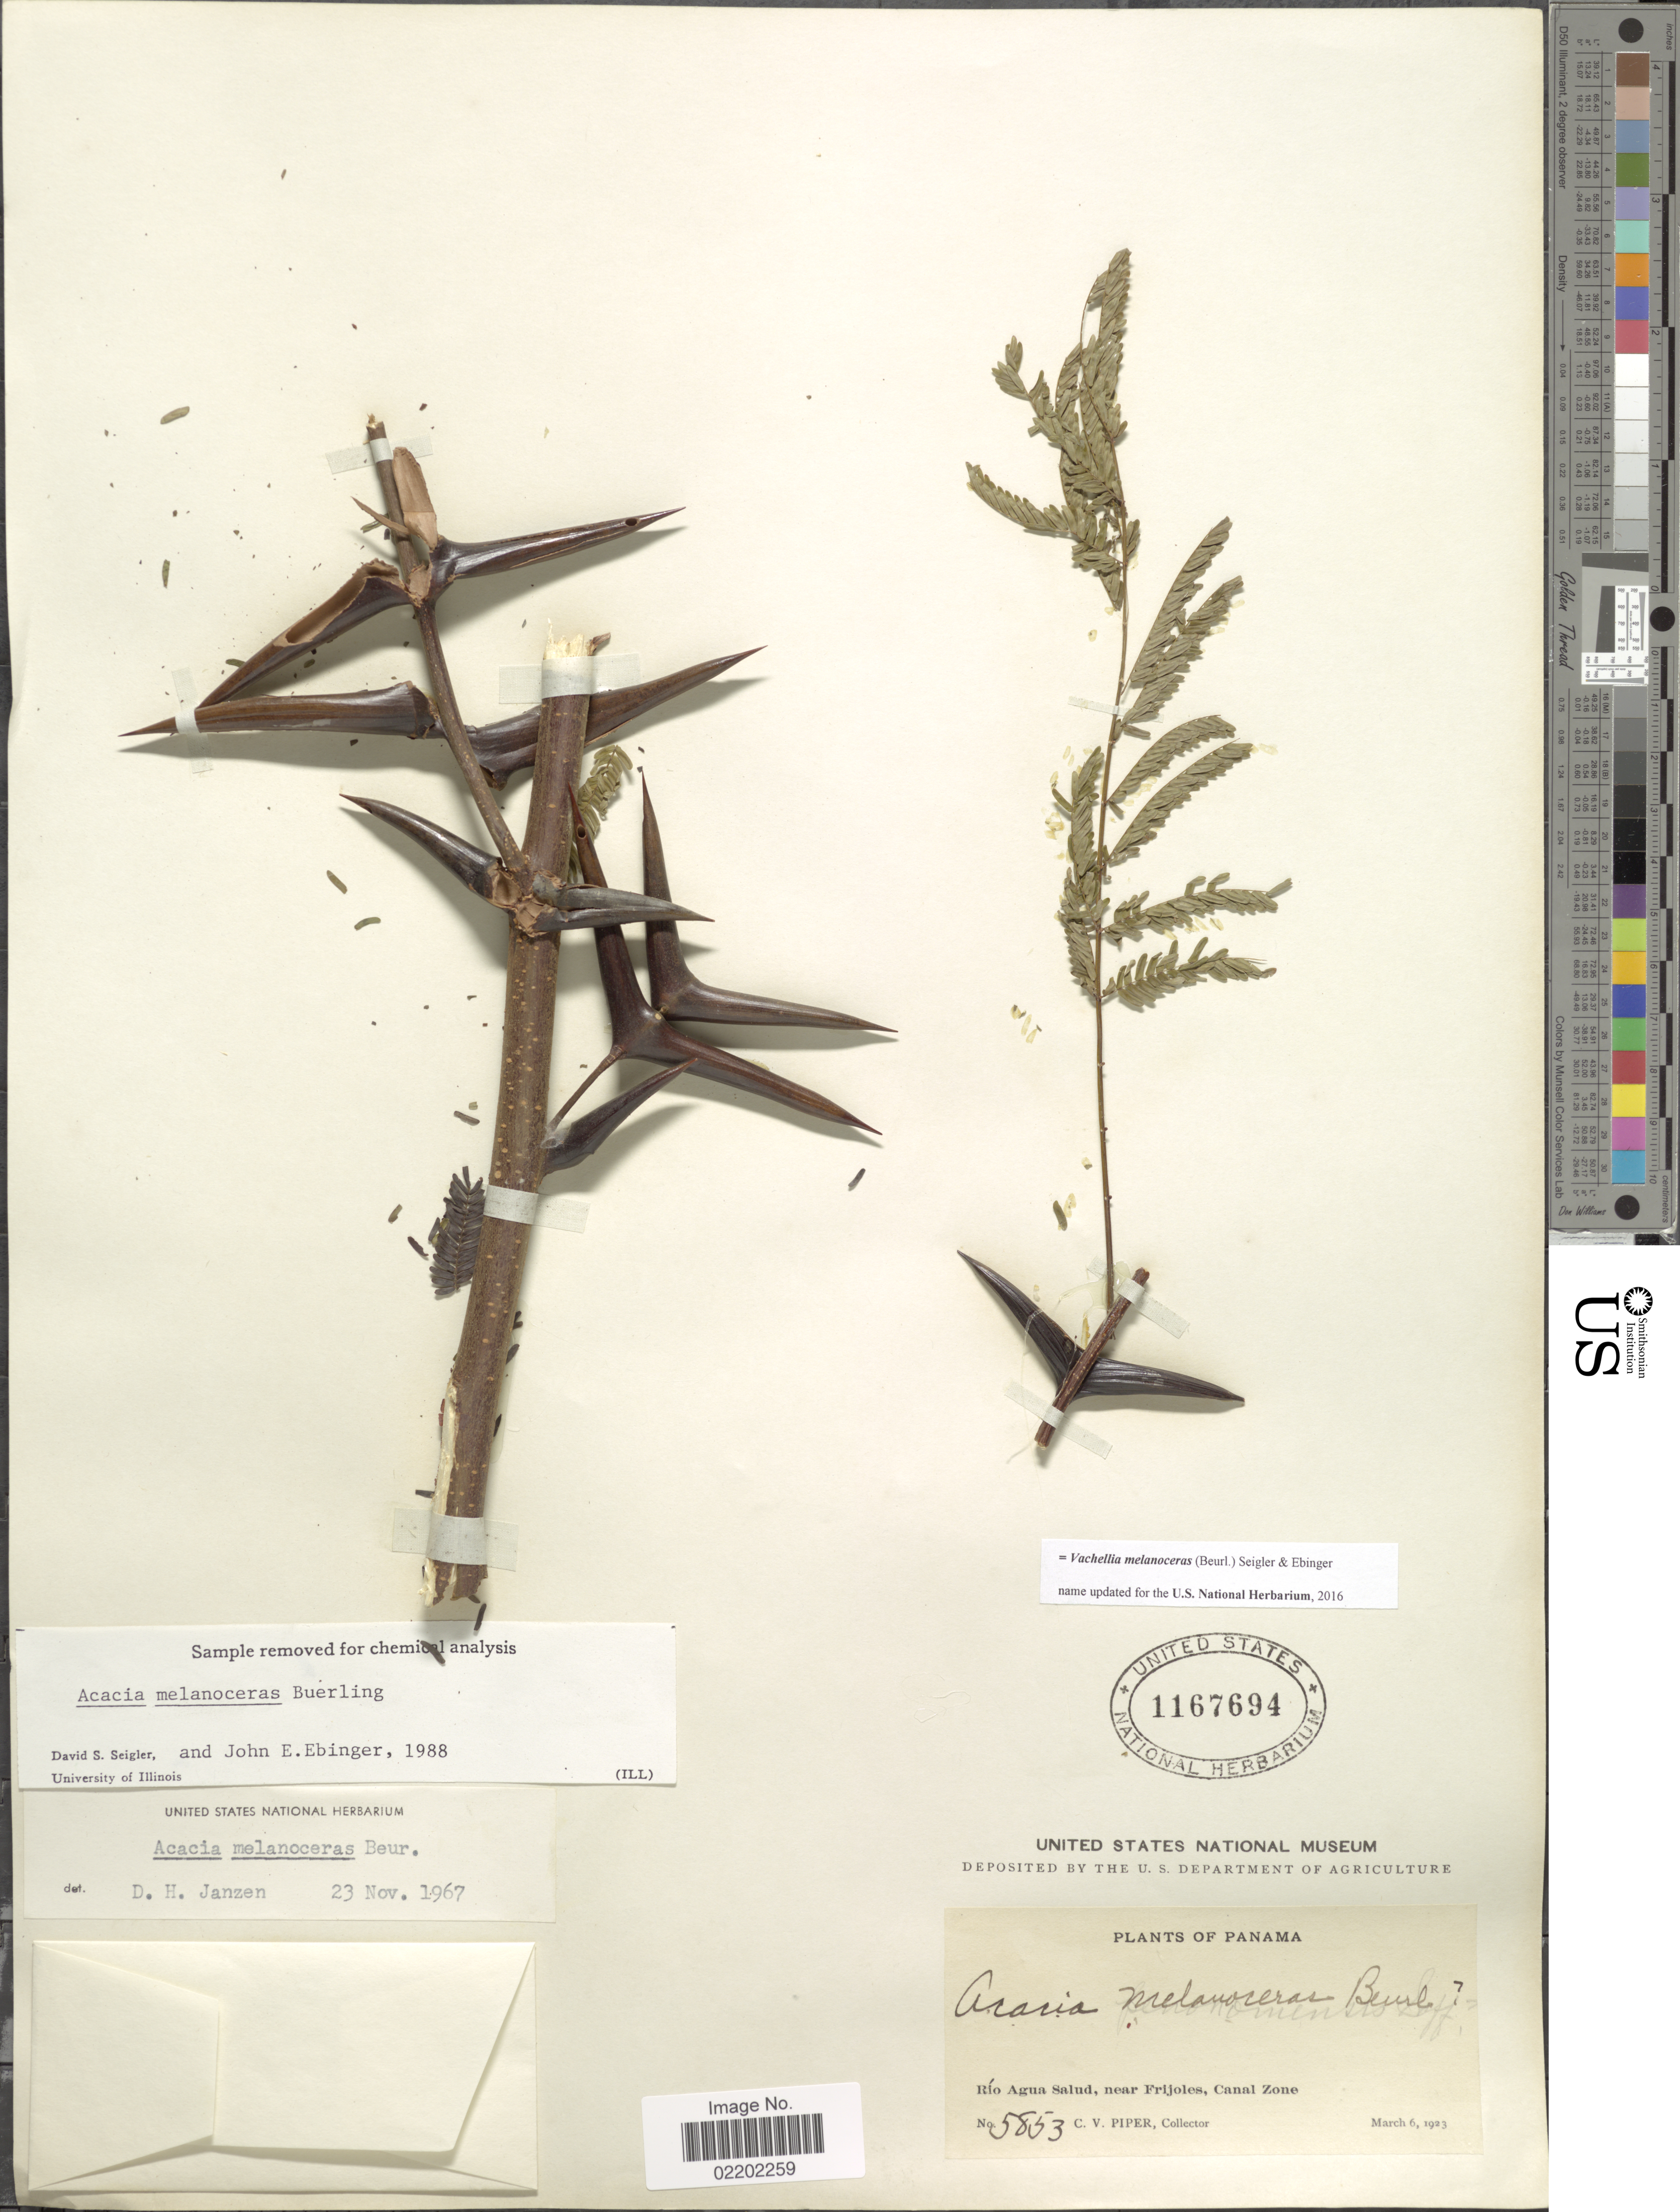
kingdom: Plantae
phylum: Tracheophyta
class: Magnoliopsida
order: Fabales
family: Fabaceae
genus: Vachellia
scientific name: Vachellia melanoceras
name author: (Beurl.) Seigler & Ebinger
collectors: C. V. Piper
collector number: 5853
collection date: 1923-03-06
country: Panama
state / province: Colón / Panamá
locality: Río Agua Salud, near Frijoles, Canal Zone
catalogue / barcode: US 1167694